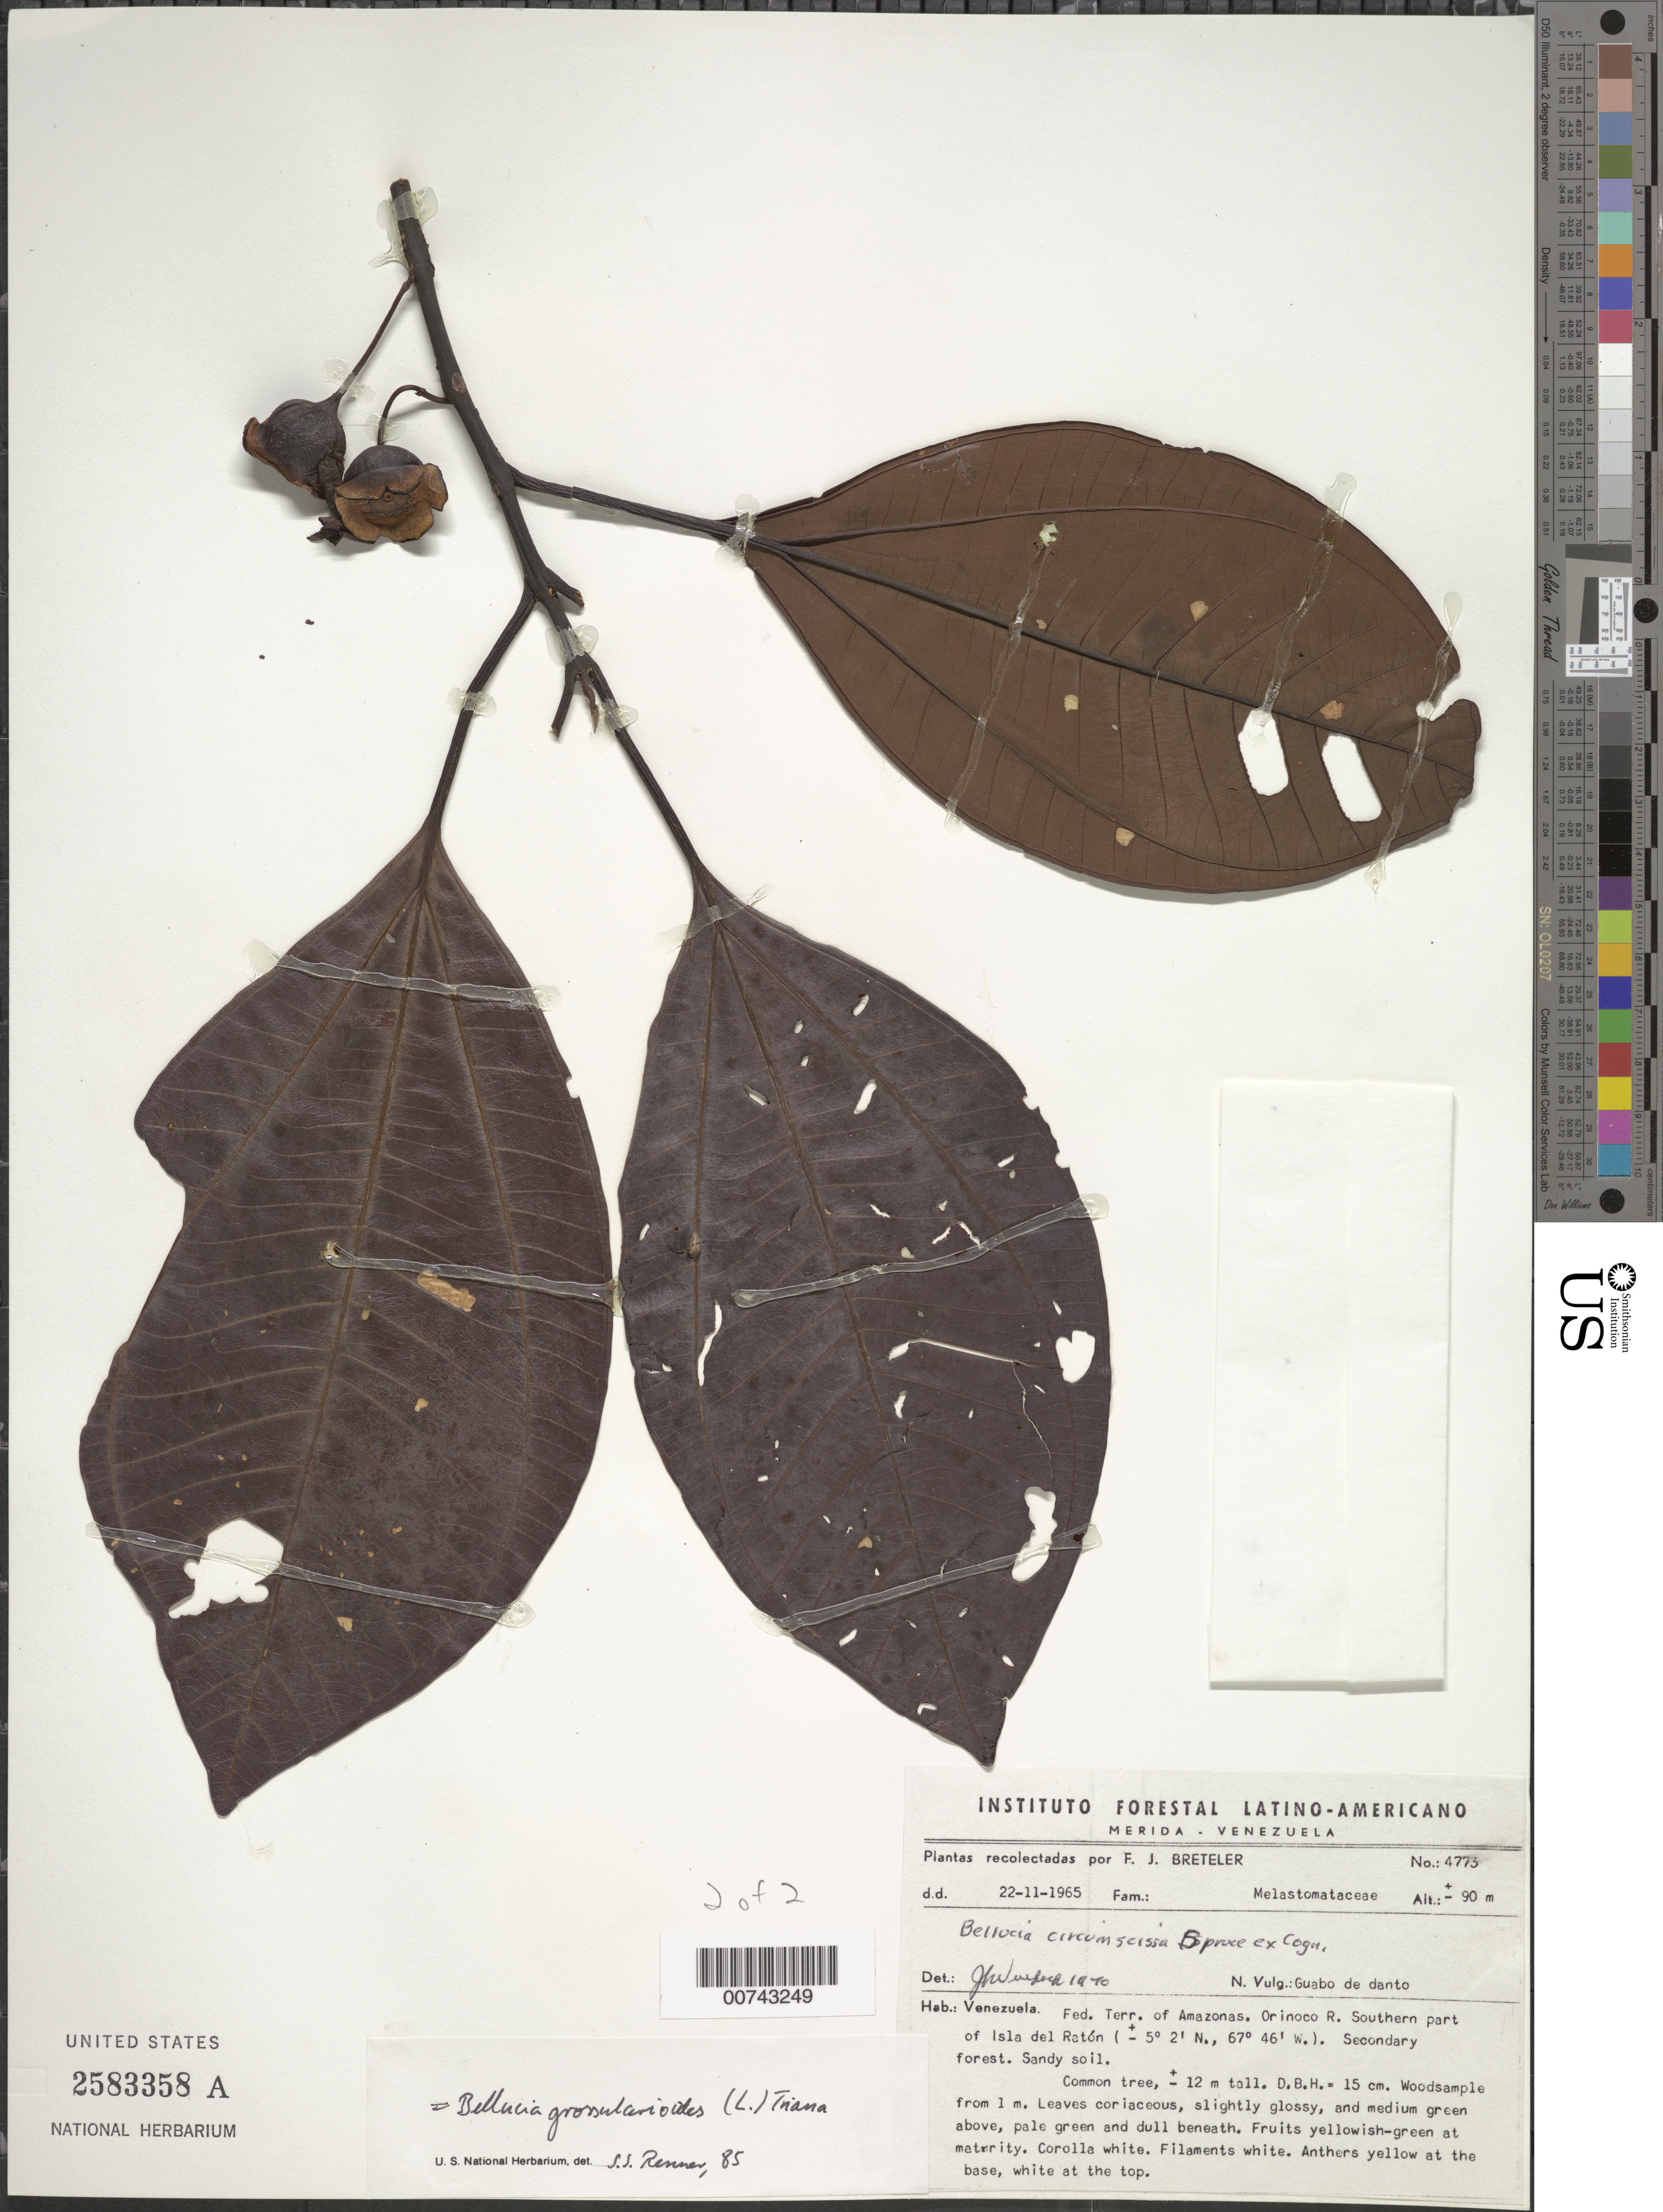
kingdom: Plantae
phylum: Tracheophyta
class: Magnoliopsida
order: Myrtales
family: Melastomataceae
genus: Bellucia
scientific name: Bellucia grossularioides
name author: (L.) Triana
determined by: Renner, J. S.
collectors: F. J. Breteler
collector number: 4773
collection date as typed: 22-Nov-65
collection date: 1965-11-22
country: Venezuela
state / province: Amazonas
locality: Orinoco R., southern part of Isla del Ratón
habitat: Secondary forest, sandy soil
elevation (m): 90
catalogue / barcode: US 2583358A